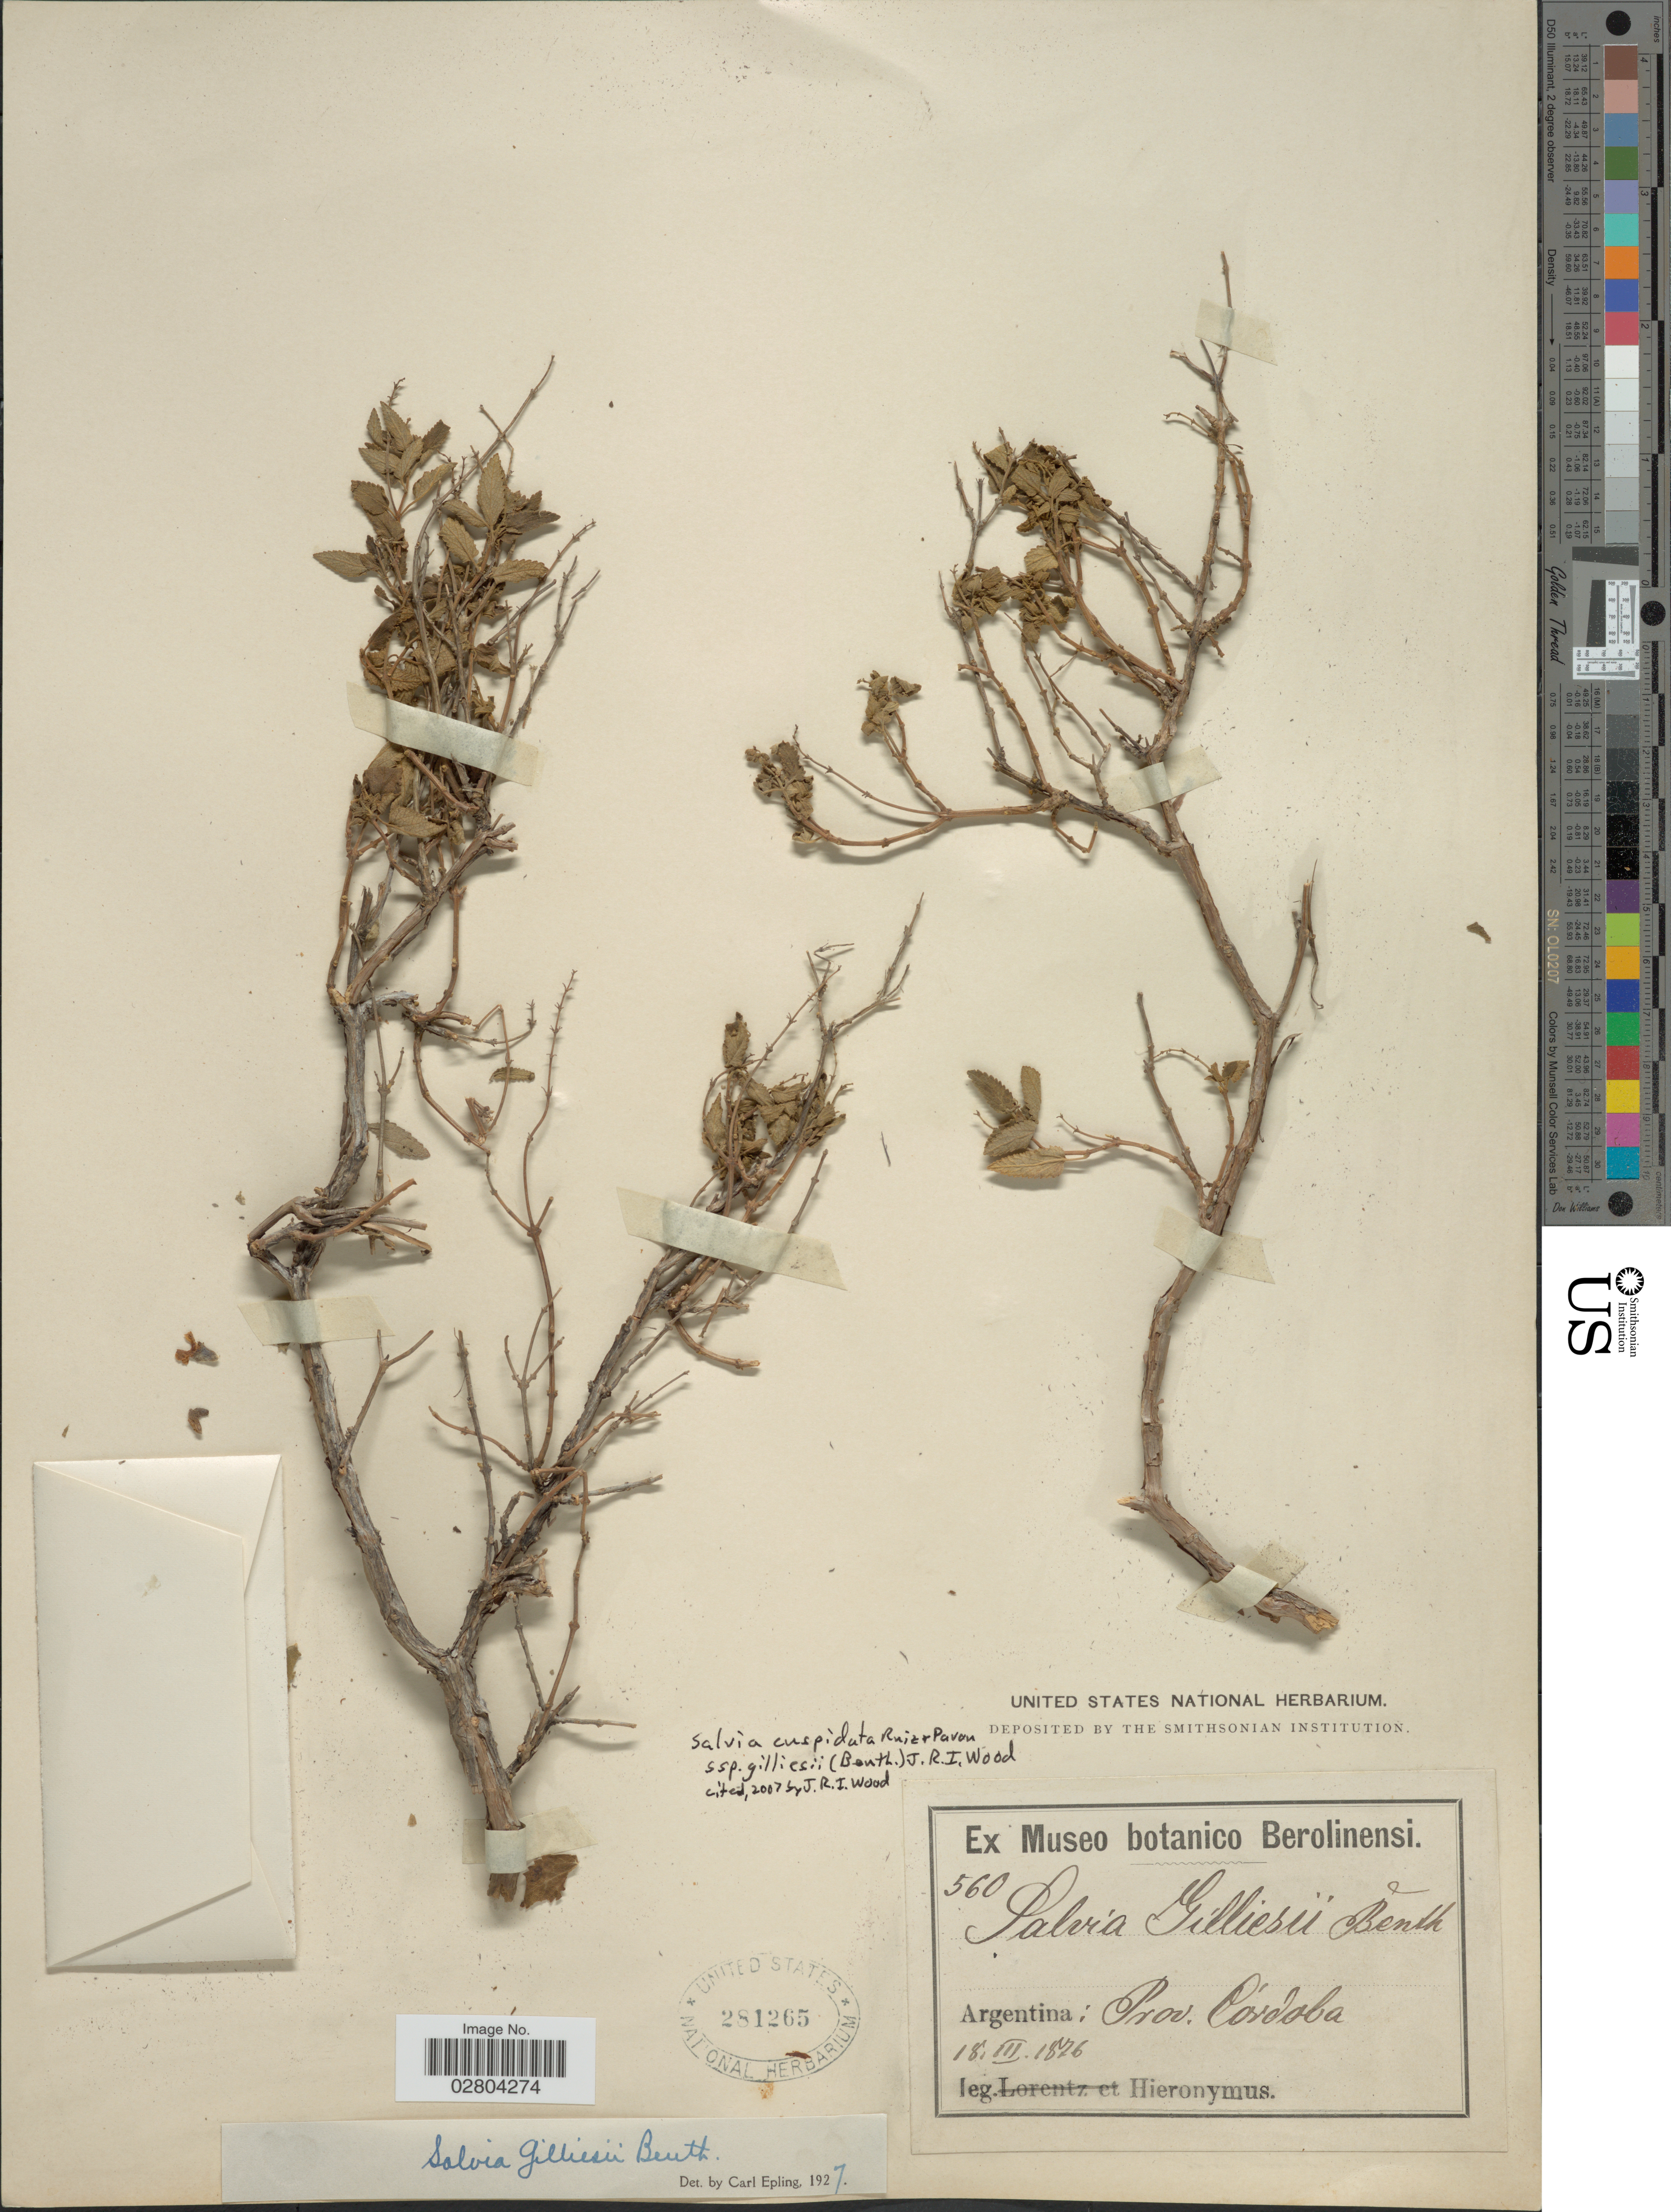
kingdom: Plantae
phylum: Tracheophyta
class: Magnoliopsida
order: Lamiales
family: Lamiaceae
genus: Salvia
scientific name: Salvia cuspidata subsp. gilliesii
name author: (Benth.) J.R.I. Wood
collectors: -. Hieronymus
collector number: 560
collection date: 1876-03-18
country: Colombia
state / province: Córdoba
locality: Prov. Córdoba.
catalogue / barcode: US 281265